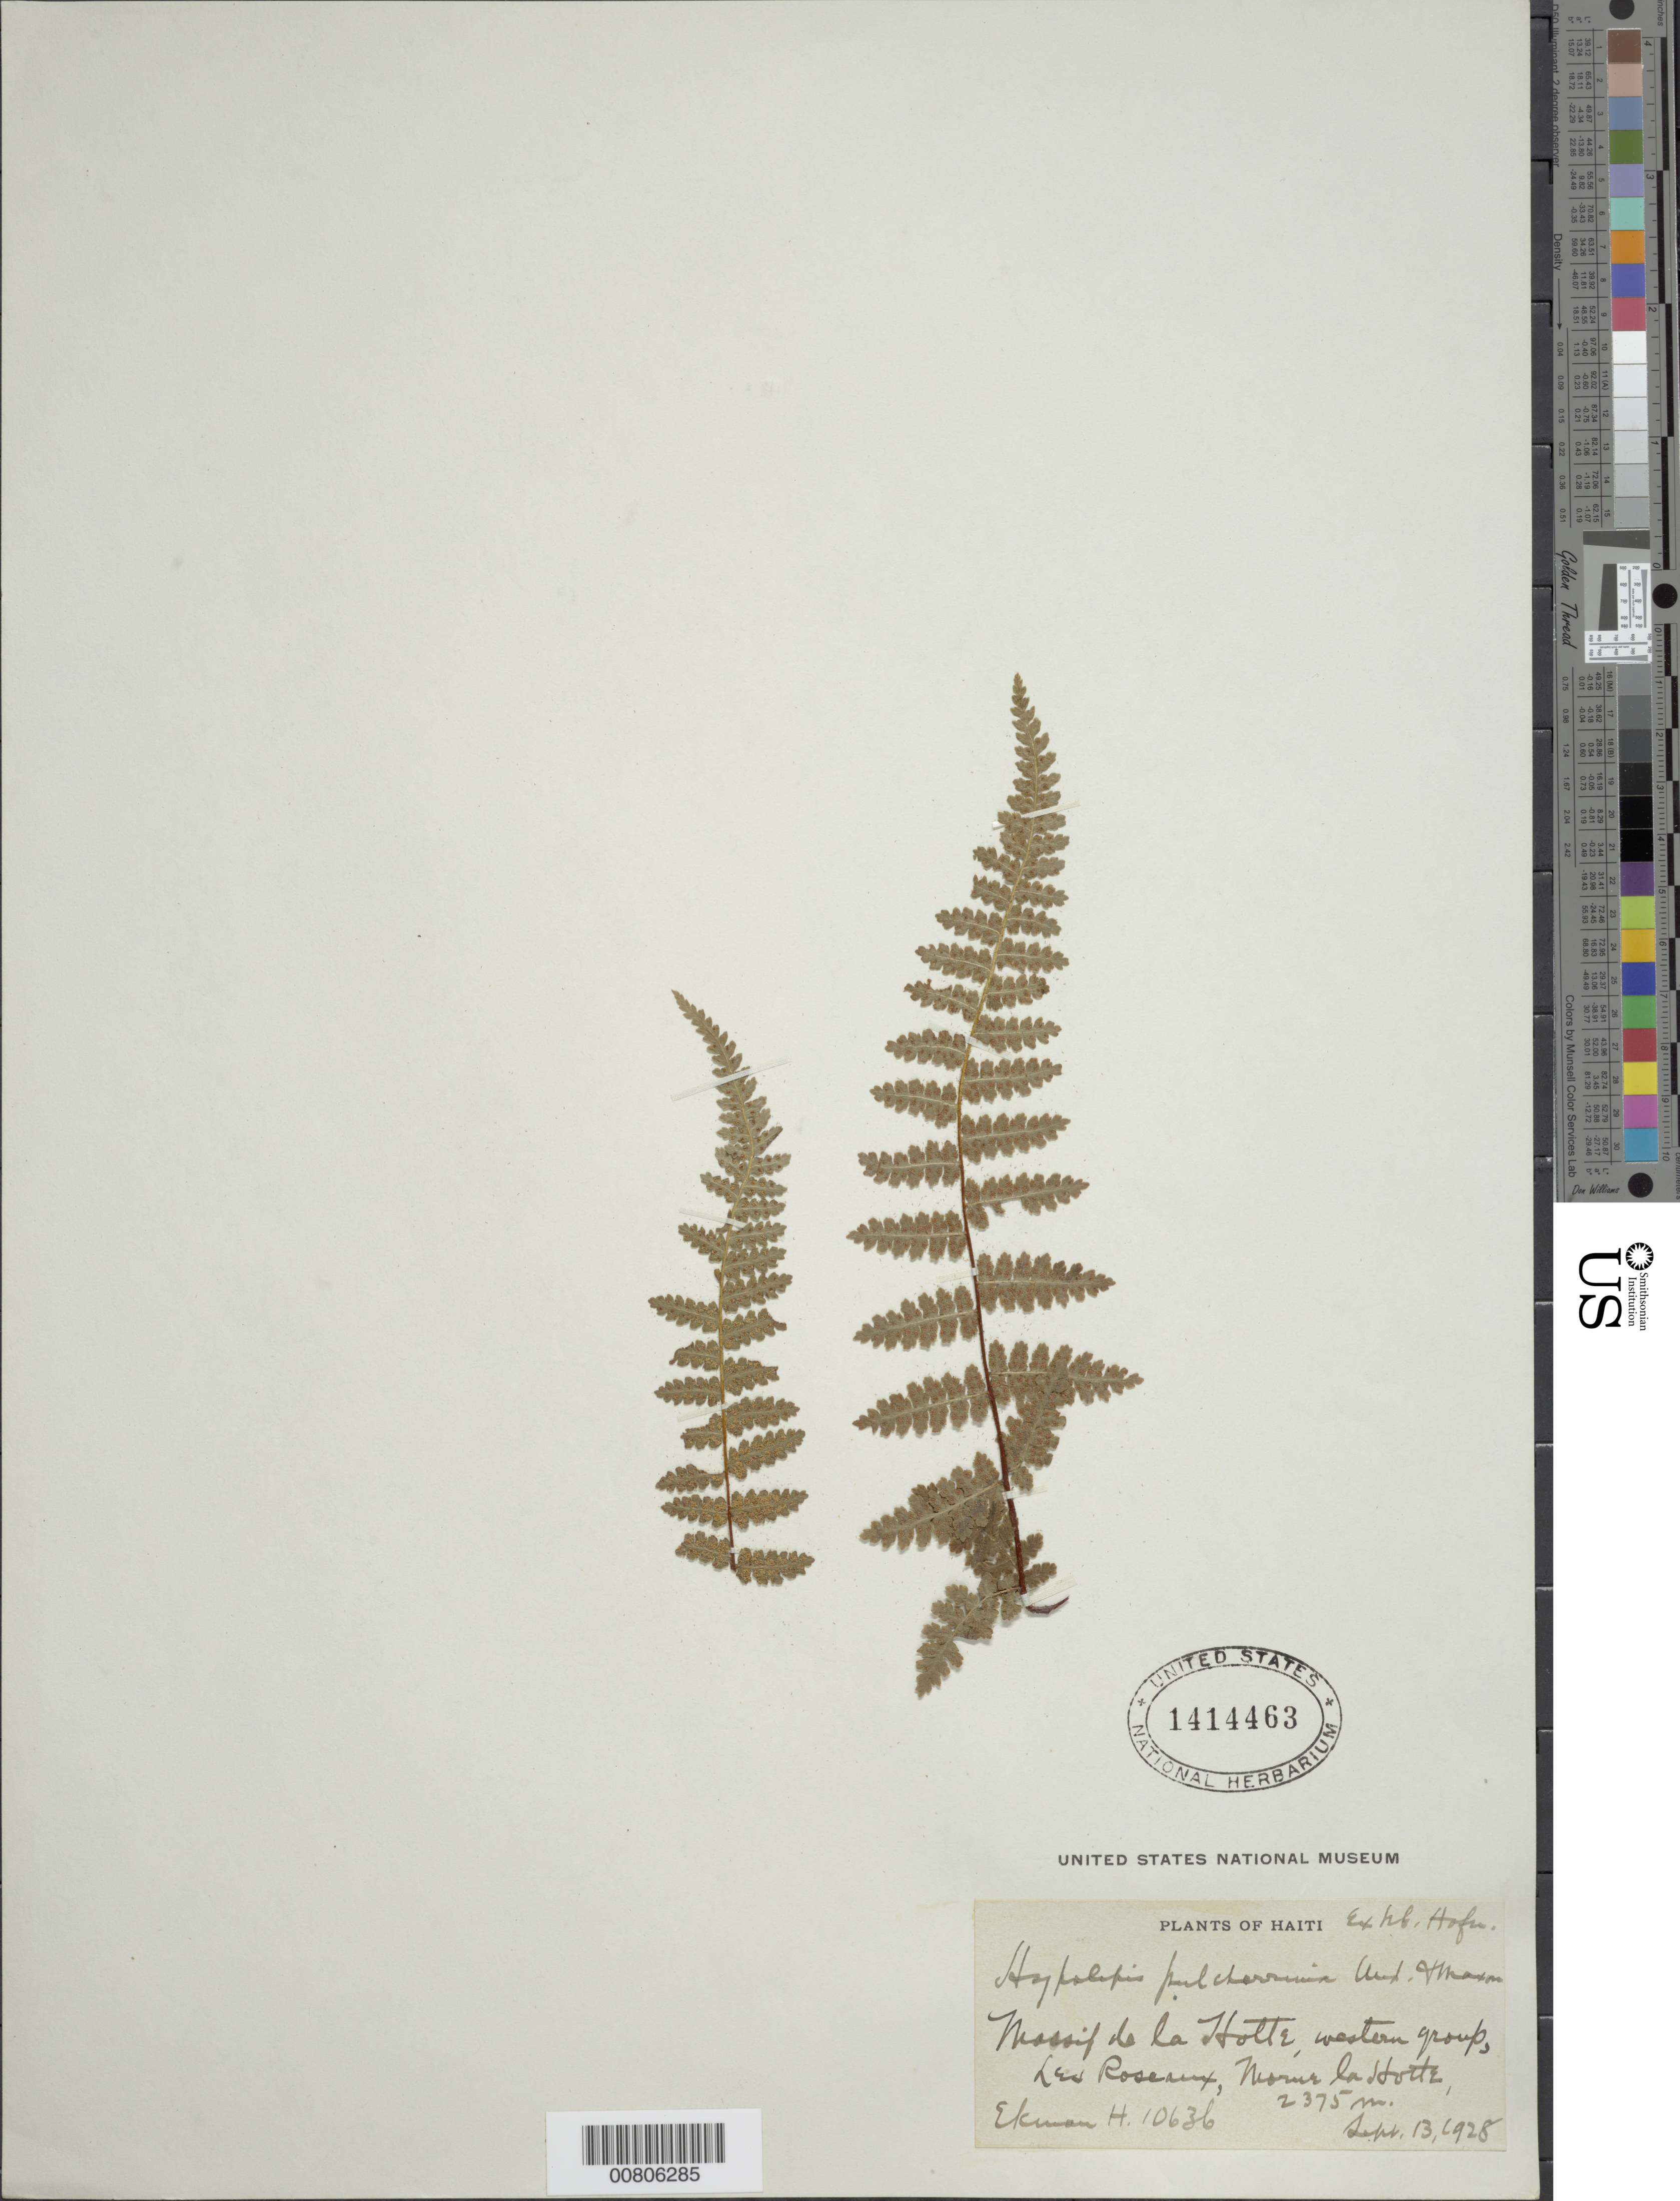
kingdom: Plantae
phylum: Tracheophyta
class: Polypodiopsida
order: Polypodiales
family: Dennstaedtiaceae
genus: Hypolepis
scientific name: Hypolepis pulcherrima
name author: Underw. & Maxon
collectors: E. L. Ekman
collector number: H 10636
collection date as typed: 13 Sep 1928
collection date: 1928-09-13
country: Haiti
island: Hispaniola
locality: Massif de la Hotte, western group, Les Roseaux, Morne la Hotte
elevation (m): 2375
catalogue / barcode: US 1414463